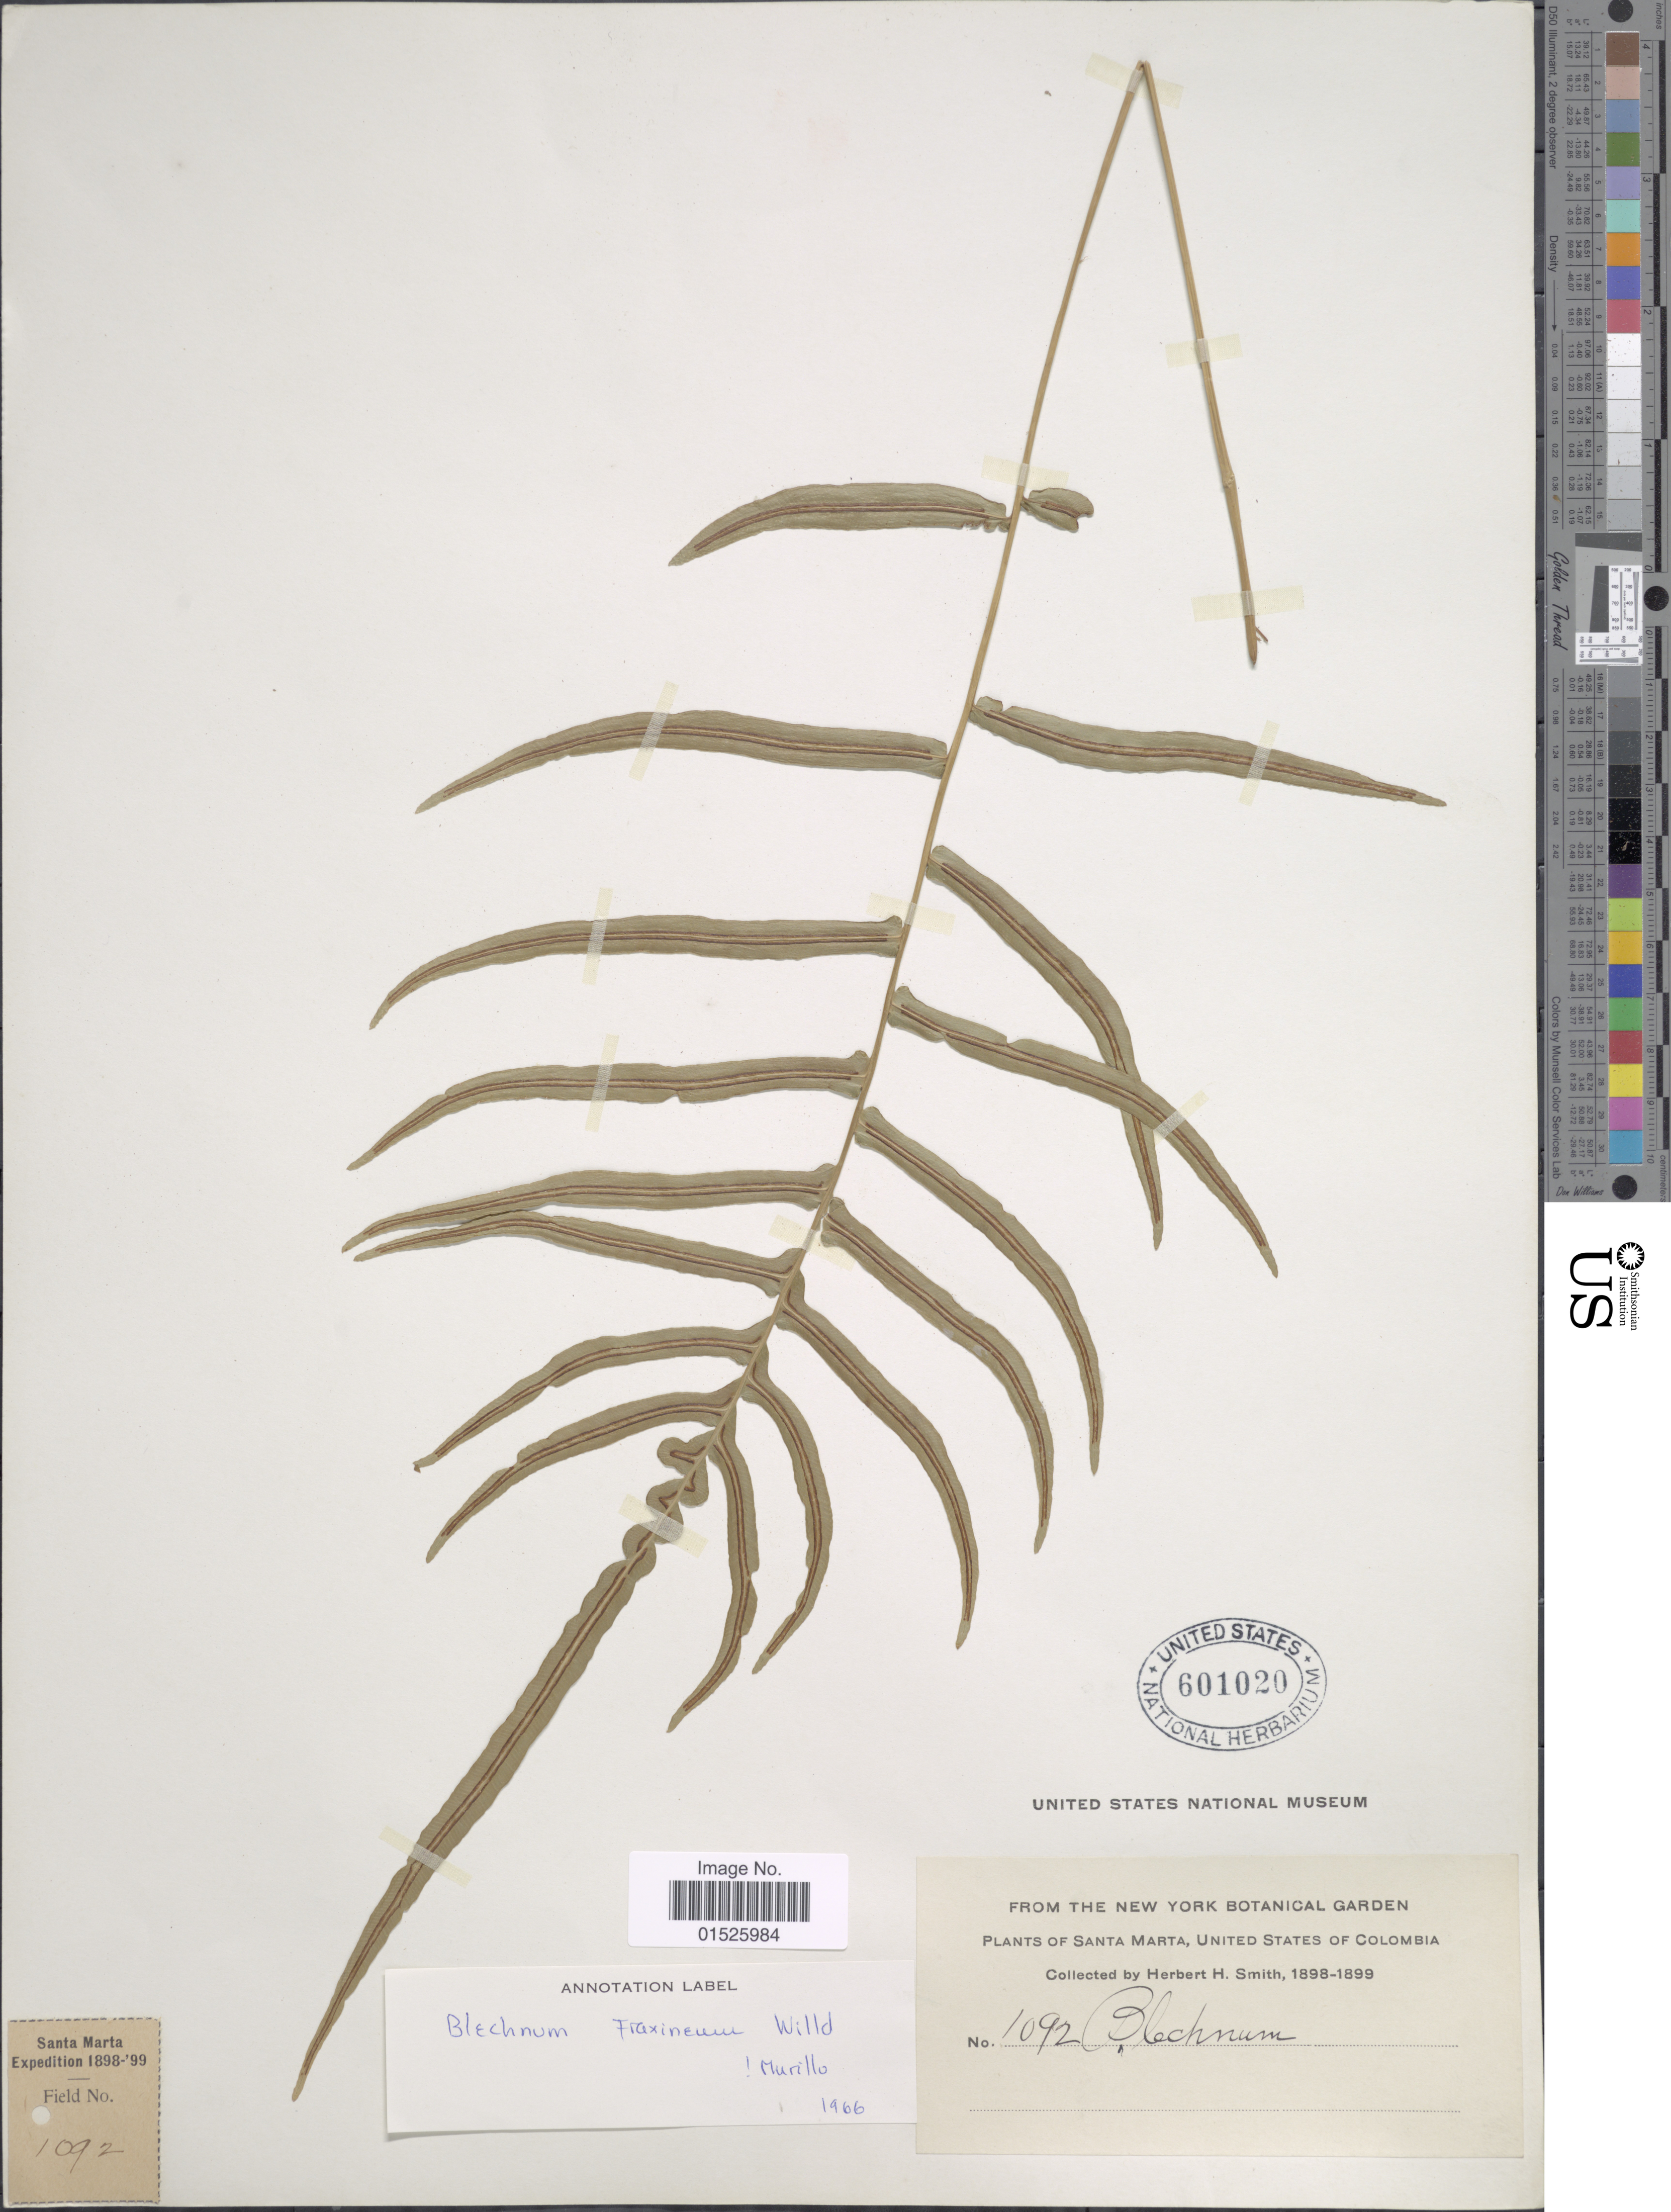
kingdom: Plantae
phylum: Tracheophyta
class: Polypodiopsida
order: Polypodiales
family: Blechnaceae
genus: Blechnum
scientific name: Blechnum x fraxineum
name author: Willd.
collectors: Herbert H. Smith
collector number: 1092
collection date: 1898/1899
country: Colombia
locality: Santa Marta, United States of Colombia.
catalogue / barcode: US 601020